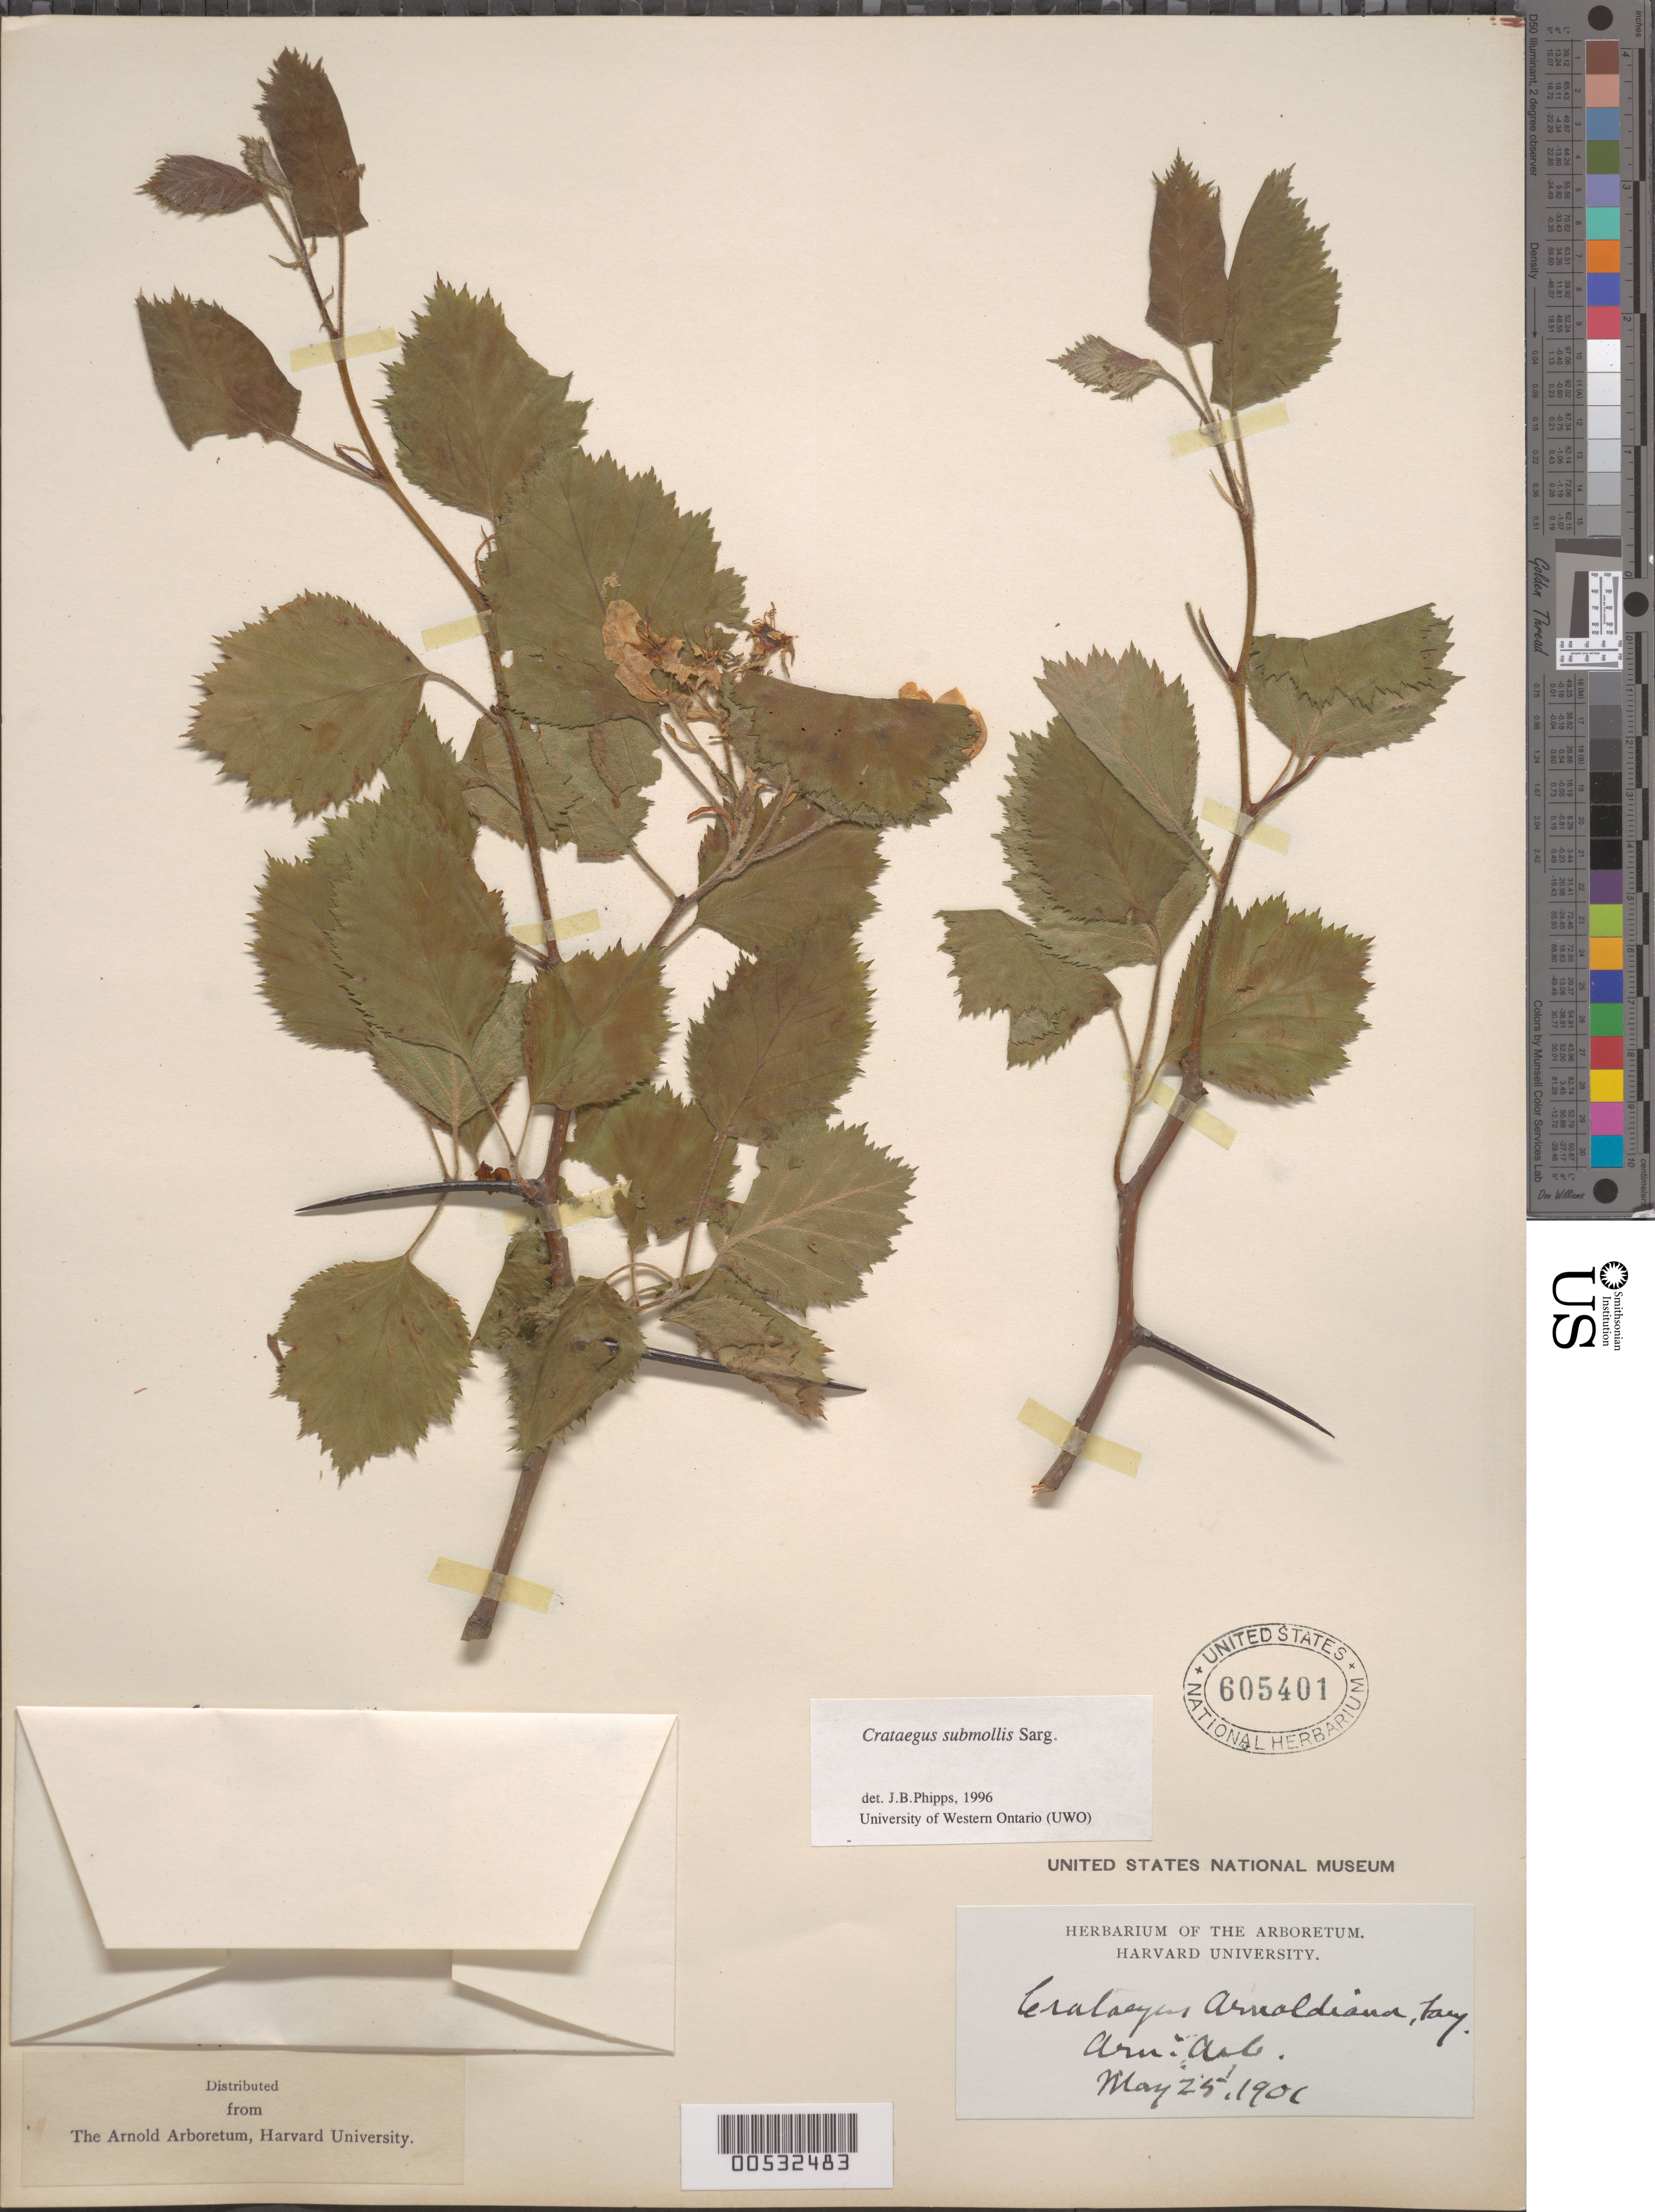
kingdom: Plantae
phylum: Tracheophyta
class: Magnoliopsida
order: Rosales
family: Rosaceae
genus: Crataegus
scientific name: Crataegus submollis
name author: Sarg.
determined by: Phipps, James B., (UWO), University of Western Ontario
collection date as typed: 25 May 1901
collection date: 1901-05-25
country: United States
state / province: Massachusetts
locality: Arnold Arboretum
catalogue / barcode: US 605401